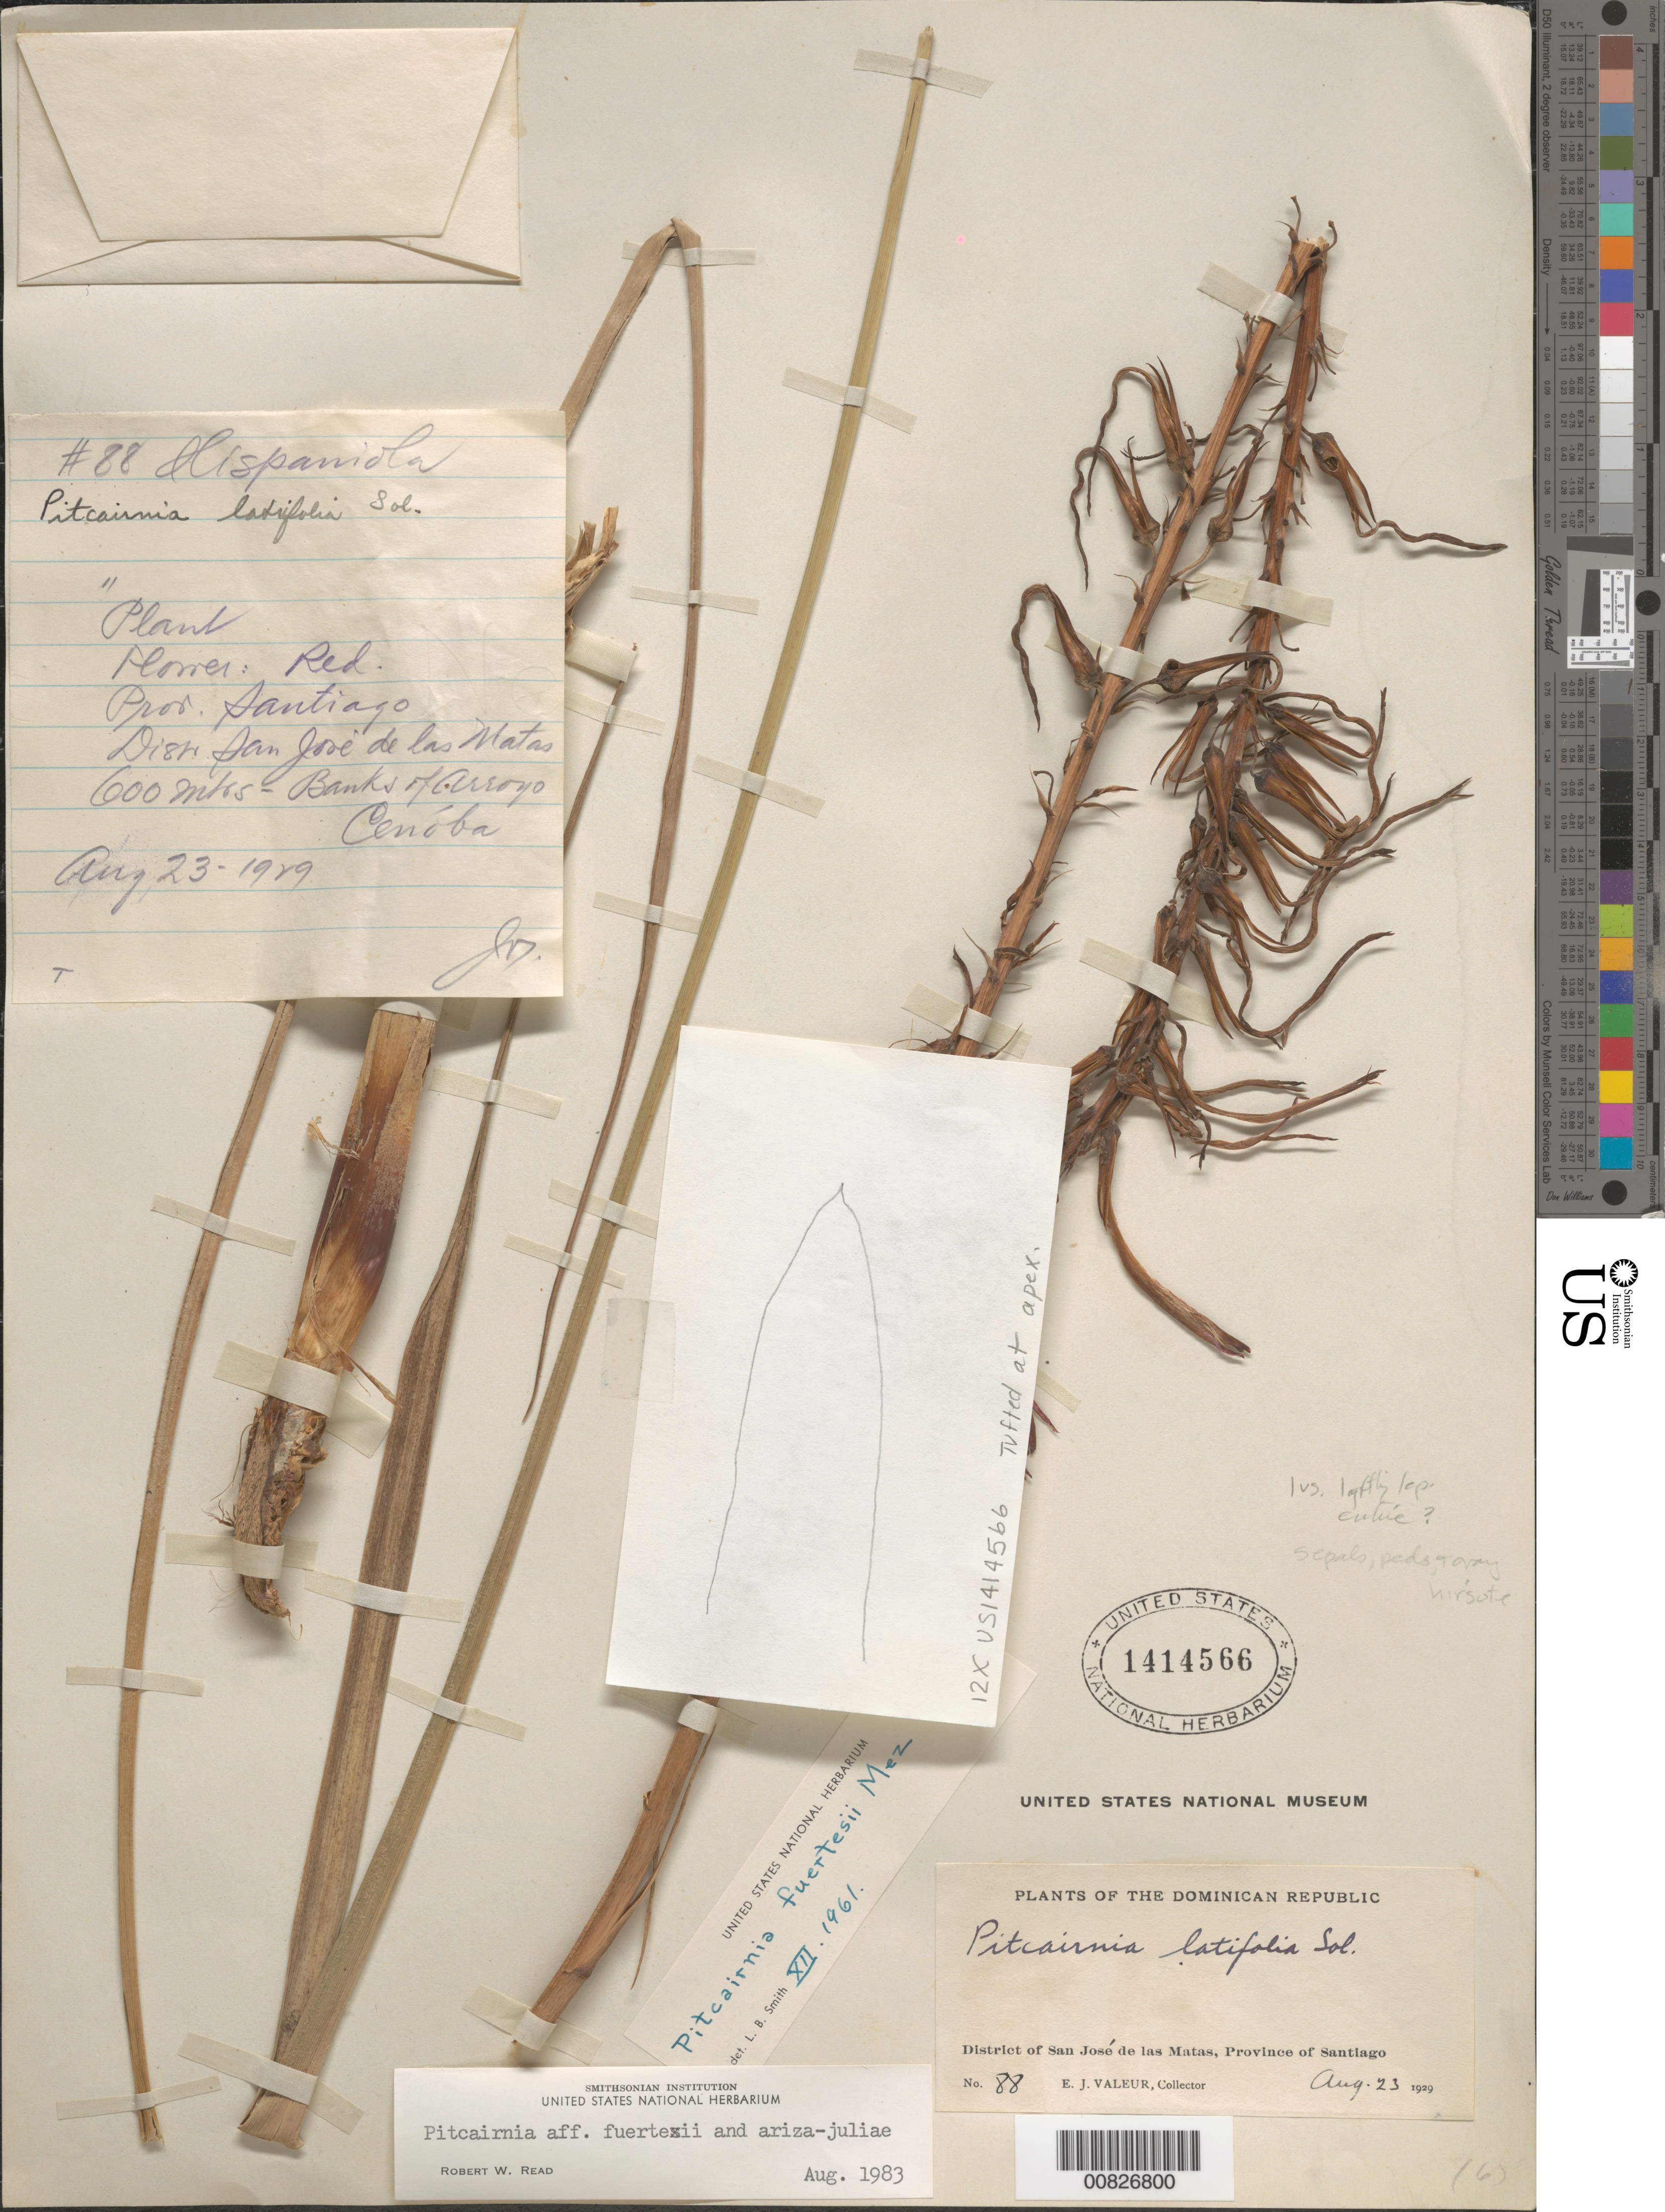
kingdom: Plantae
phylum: Tracheophyta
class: Liliopsida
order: Poales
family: Bromeliaceae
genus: Pitcairnia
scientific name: Pitcairnia fuertesii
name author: Mez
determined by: Read, Robert W., (US), NMNH (UNITED STATES)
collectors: E. Valeur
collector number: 88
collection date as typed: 23 Aug 1929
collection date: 1929-08-23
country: Dominican Republic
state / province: Santiago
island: Hispaniola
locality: District of San José de las Matas, Province of Santiago.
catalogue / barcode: US 1414566